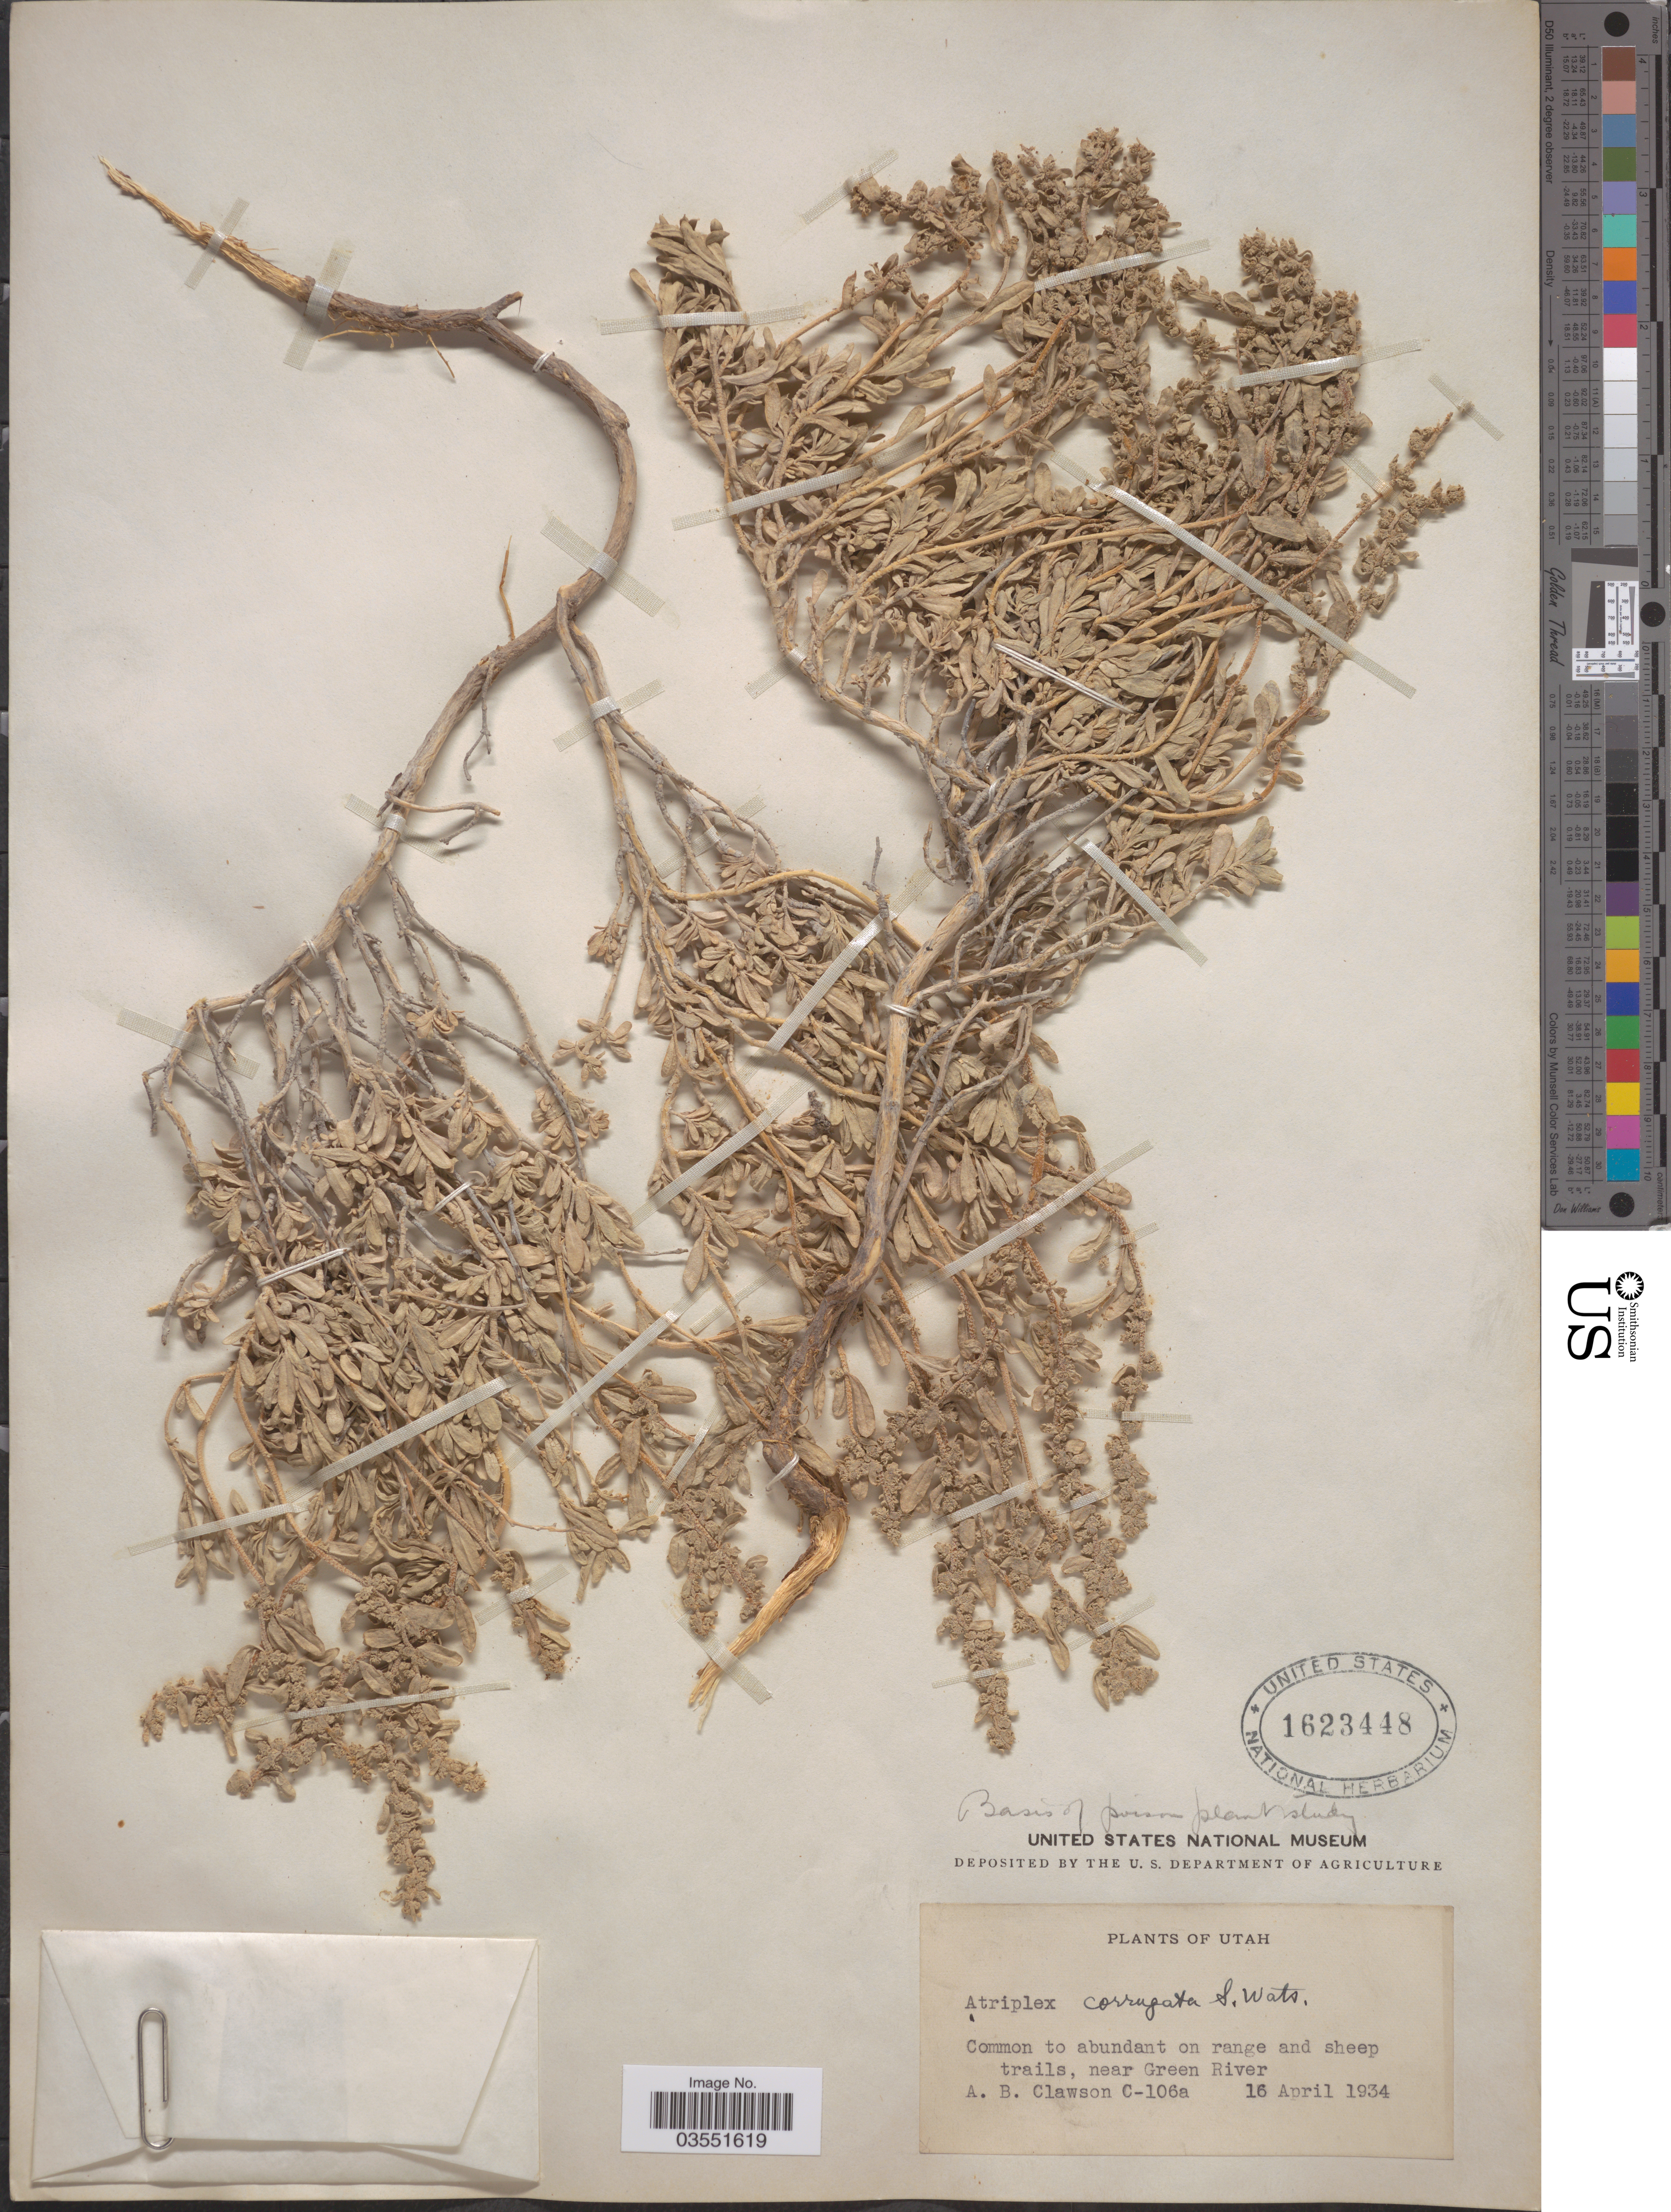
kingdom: Plantae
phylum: Tracheophyta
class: Magnoliopsida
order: Caryophyllales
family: Amaranthaceae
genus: Atriplex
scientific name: Atriplex corrugata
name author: S. Watson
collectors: A. Clawson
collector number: C-106a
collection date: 1934-04-16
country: United States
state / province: Utah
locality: On range and sheep trails, near Green River.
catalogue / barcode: US 1623448